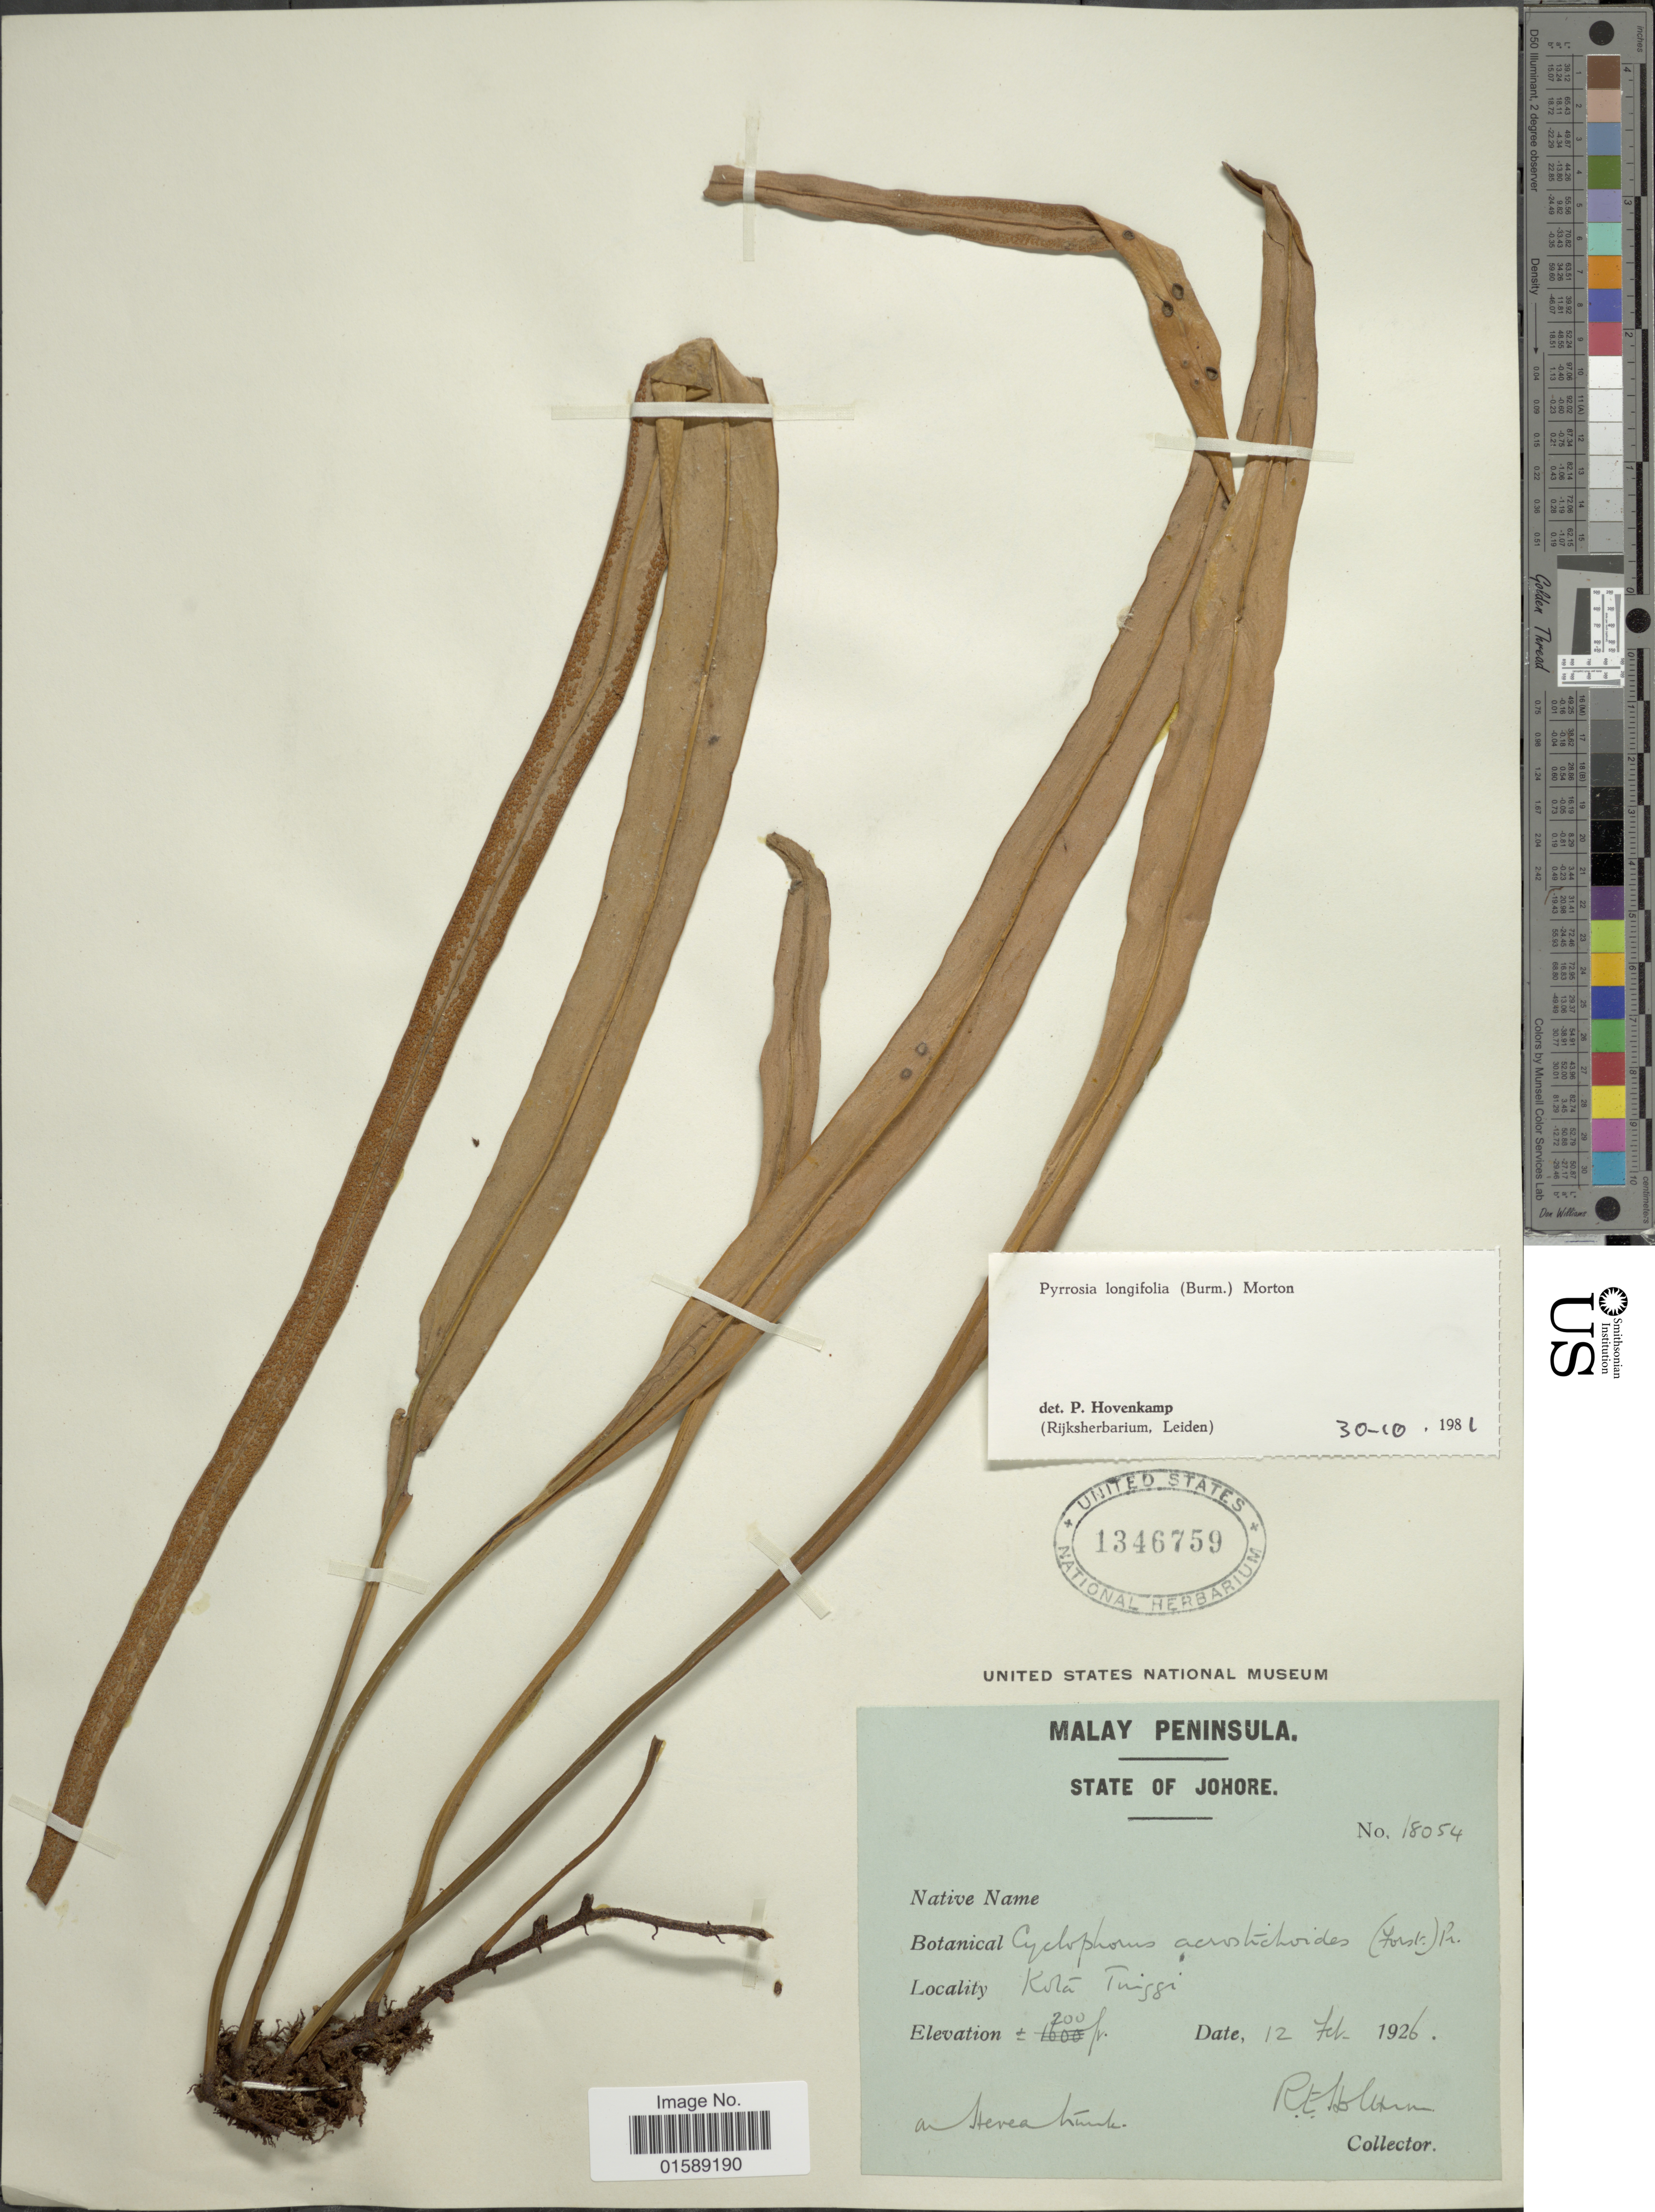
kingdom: Plantae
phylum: Tracheophyta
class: Polypodiopsida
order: Polypodiales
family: Polypodiaceae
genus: Pyrrosia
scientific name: Pyrrosia longifolia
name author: (Burm. f.) C.V. Morton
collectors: R. E. Holttum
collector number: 18054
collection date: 1926-02-12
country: Malaysia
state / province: Johor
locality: Malay Peninsula. State of Johore. Kota Tuiggi [interpreted]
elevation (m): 91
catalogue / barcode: US 1346759